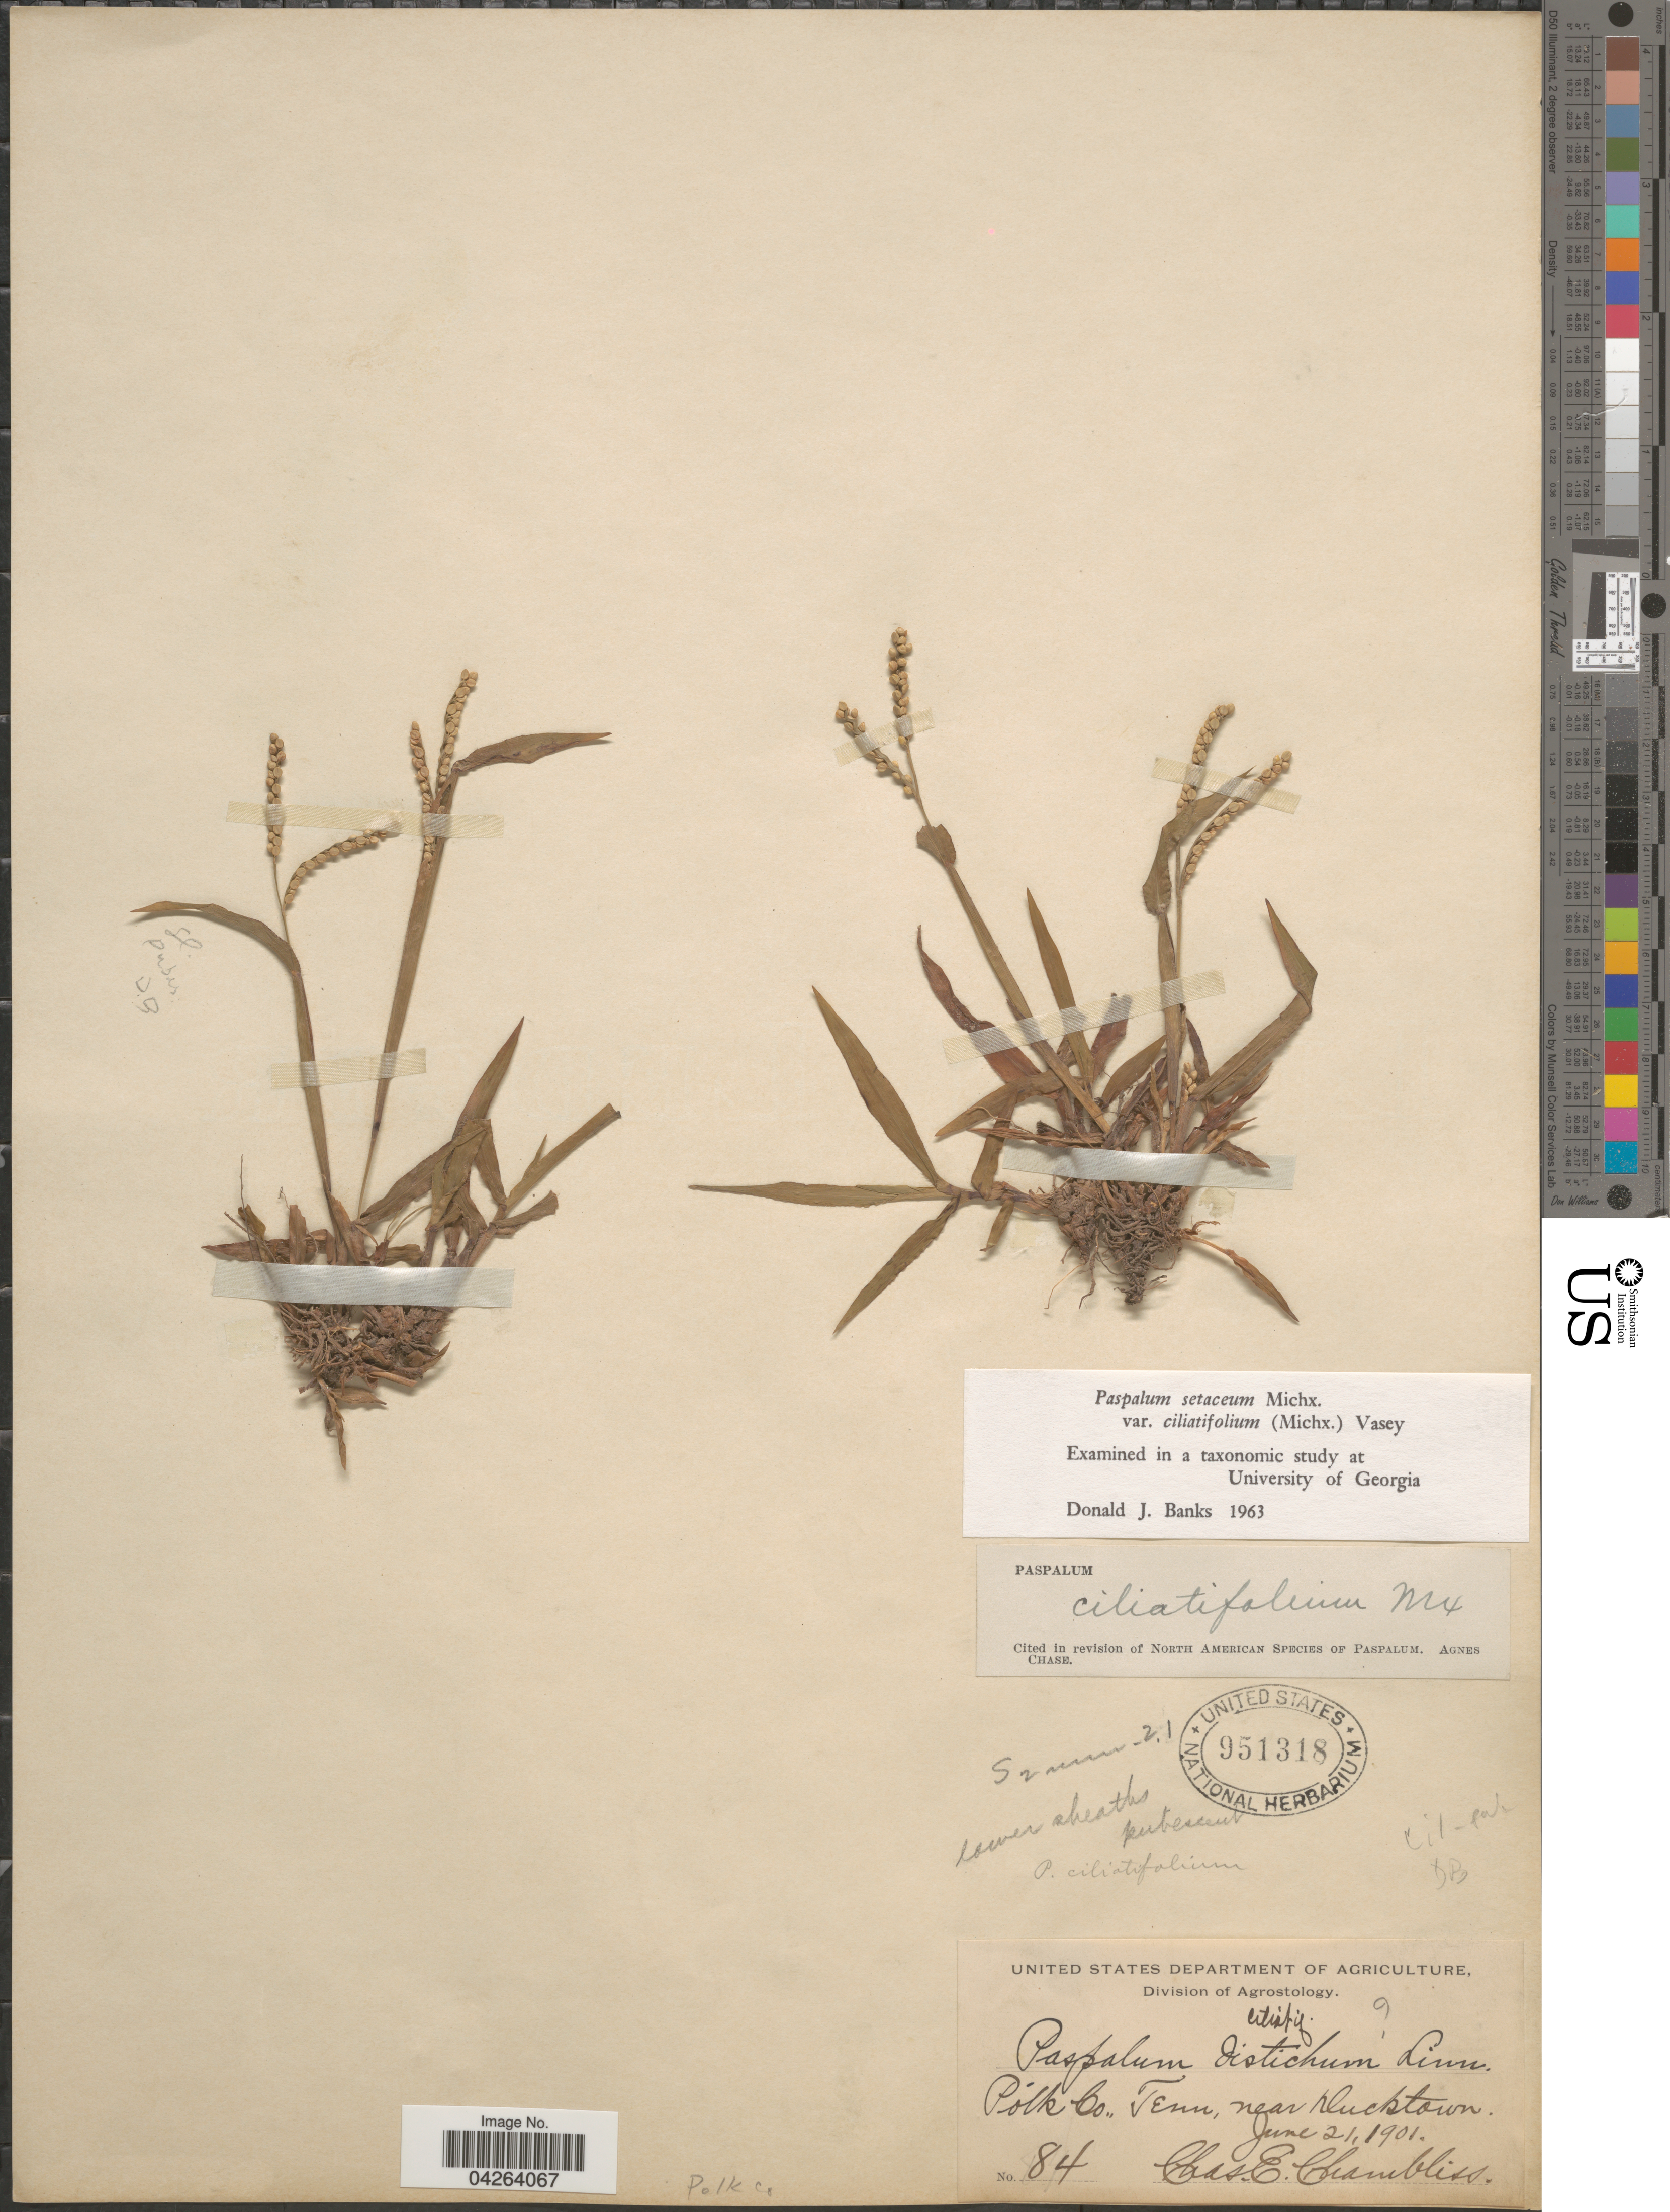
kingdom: Plantae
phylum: Tracheophyta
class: Liliopsida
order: Poales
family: Poaceae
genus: Paspalum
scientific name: Paspalum setaceum var. ciliatifolium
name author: (Michx.) Vasey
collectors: C. Chambliss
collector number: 84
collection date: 1901-06-21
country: United States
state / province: Tennessee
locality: Polk Co., near Ducktown.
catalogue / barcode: US 951318